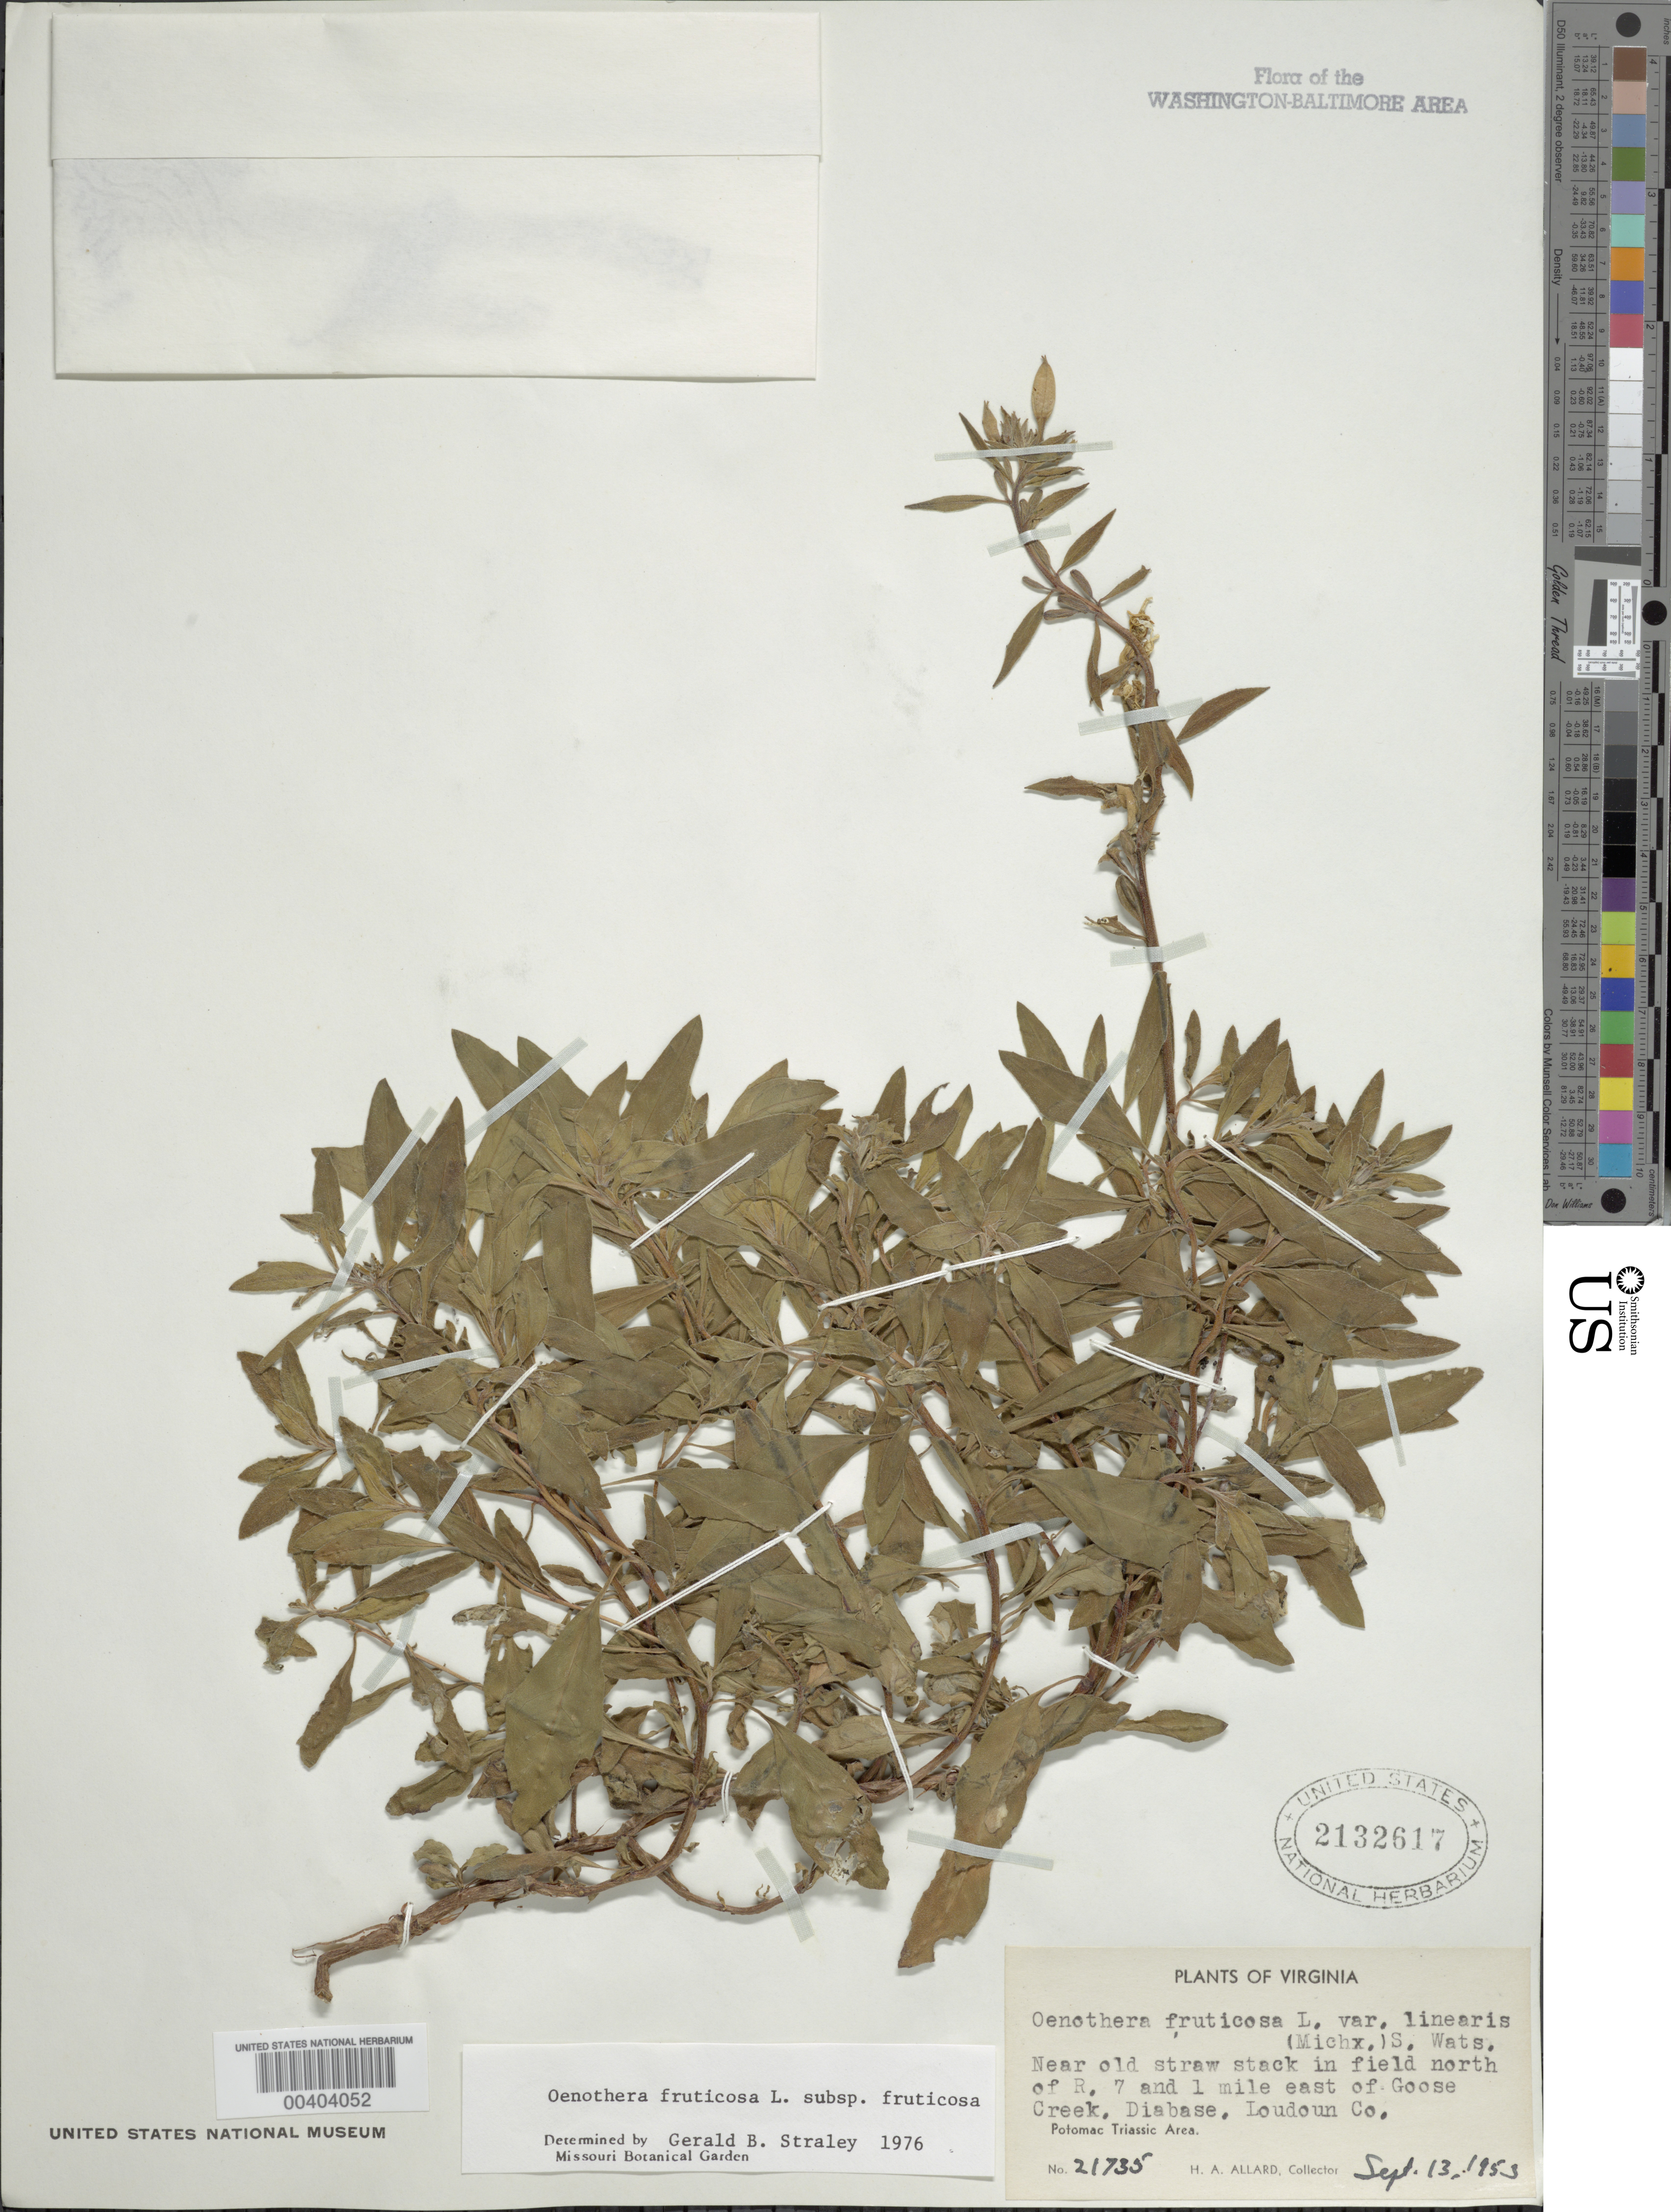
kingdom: Plantae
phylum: Tracheophyta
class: Magnoliopsida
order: Myrtales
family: Onagraceae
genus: Oenothera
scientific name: Oenothera fruticosa subsp. fruticosa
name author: L.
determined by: Straley, G. B.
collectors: H. A. Allard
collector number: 21735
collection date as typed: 13 Sep 1953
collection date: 1953-09-13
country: United States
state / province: Virginia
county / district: Loudoun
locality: N of R. 7 and 1 mi. E of Goose Creek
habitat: Old straw stack in field, diabase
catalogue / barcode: US 2132617